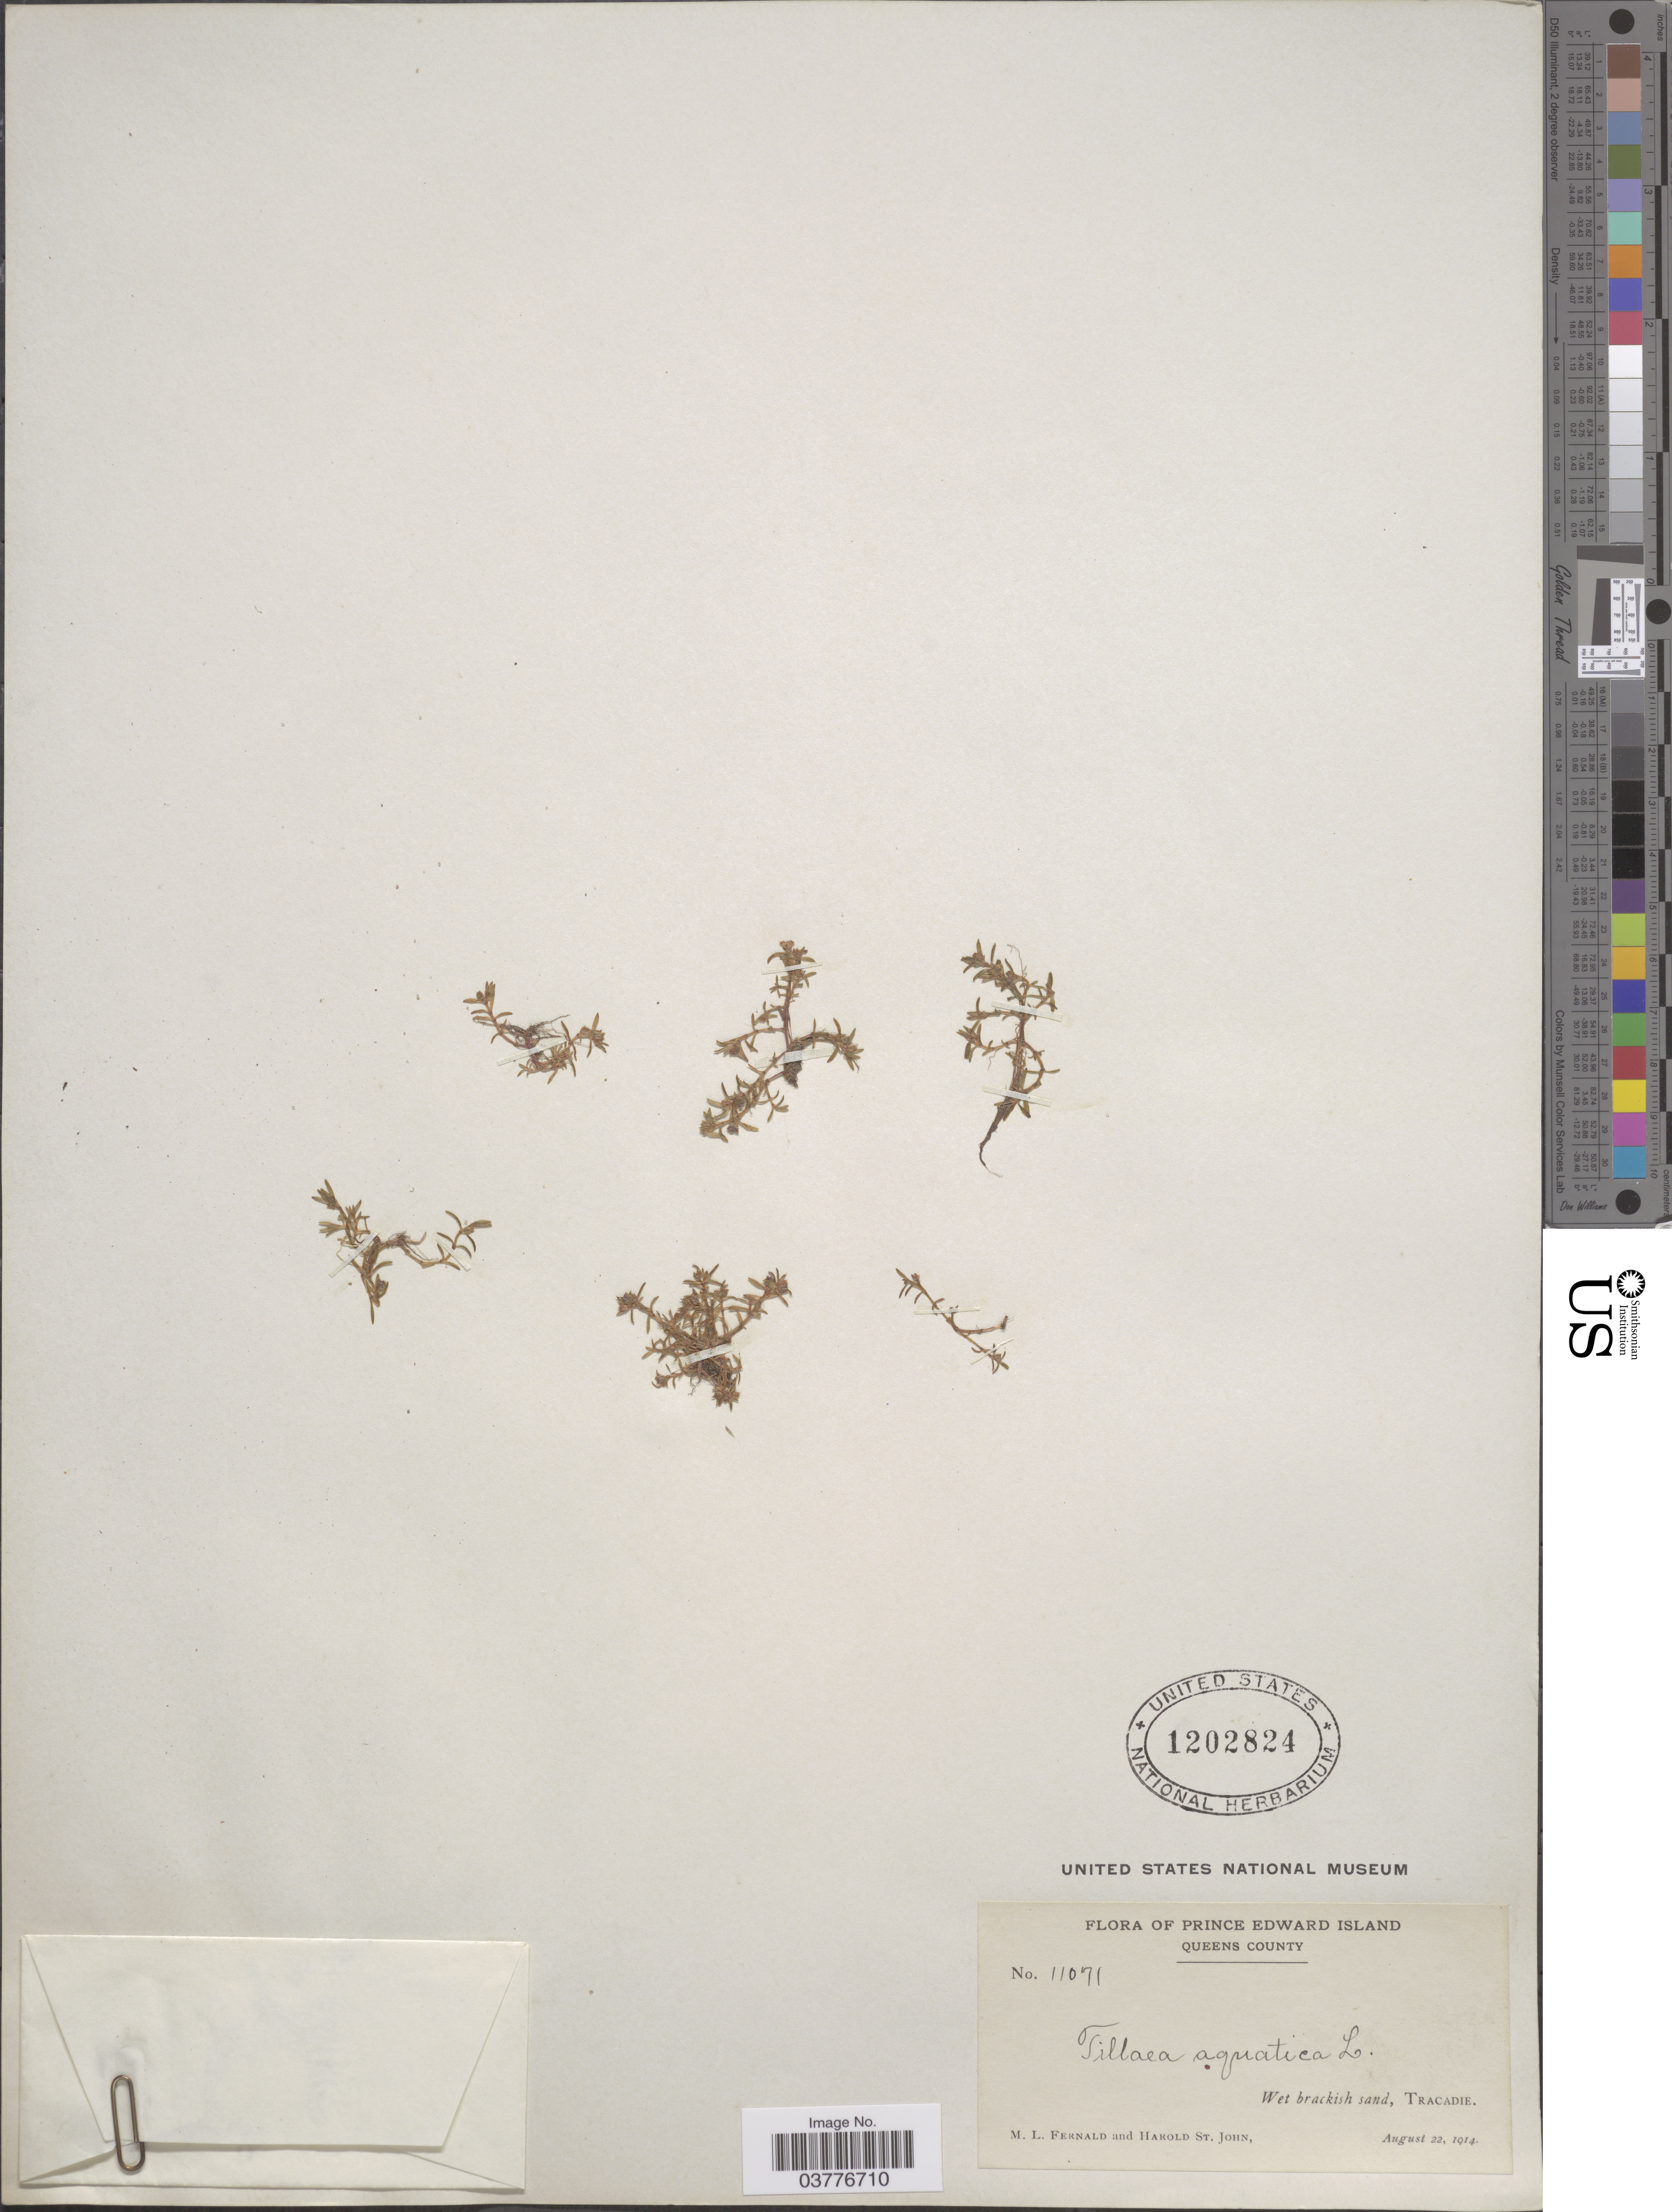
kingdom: Plantae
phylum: Tracheophyta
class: Magnoliopsida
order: Saxifragales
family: Crassulaceae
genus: Crassula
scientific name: Crassula aquatica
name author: (L.) Schönland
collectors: M. L. Fernald & H. St. John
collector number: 11071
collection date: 1914-08-22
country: Canada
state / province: Prince Edward Island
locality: Queens County. Wet brackish sand, Tracadie.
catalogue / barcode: US 1202824